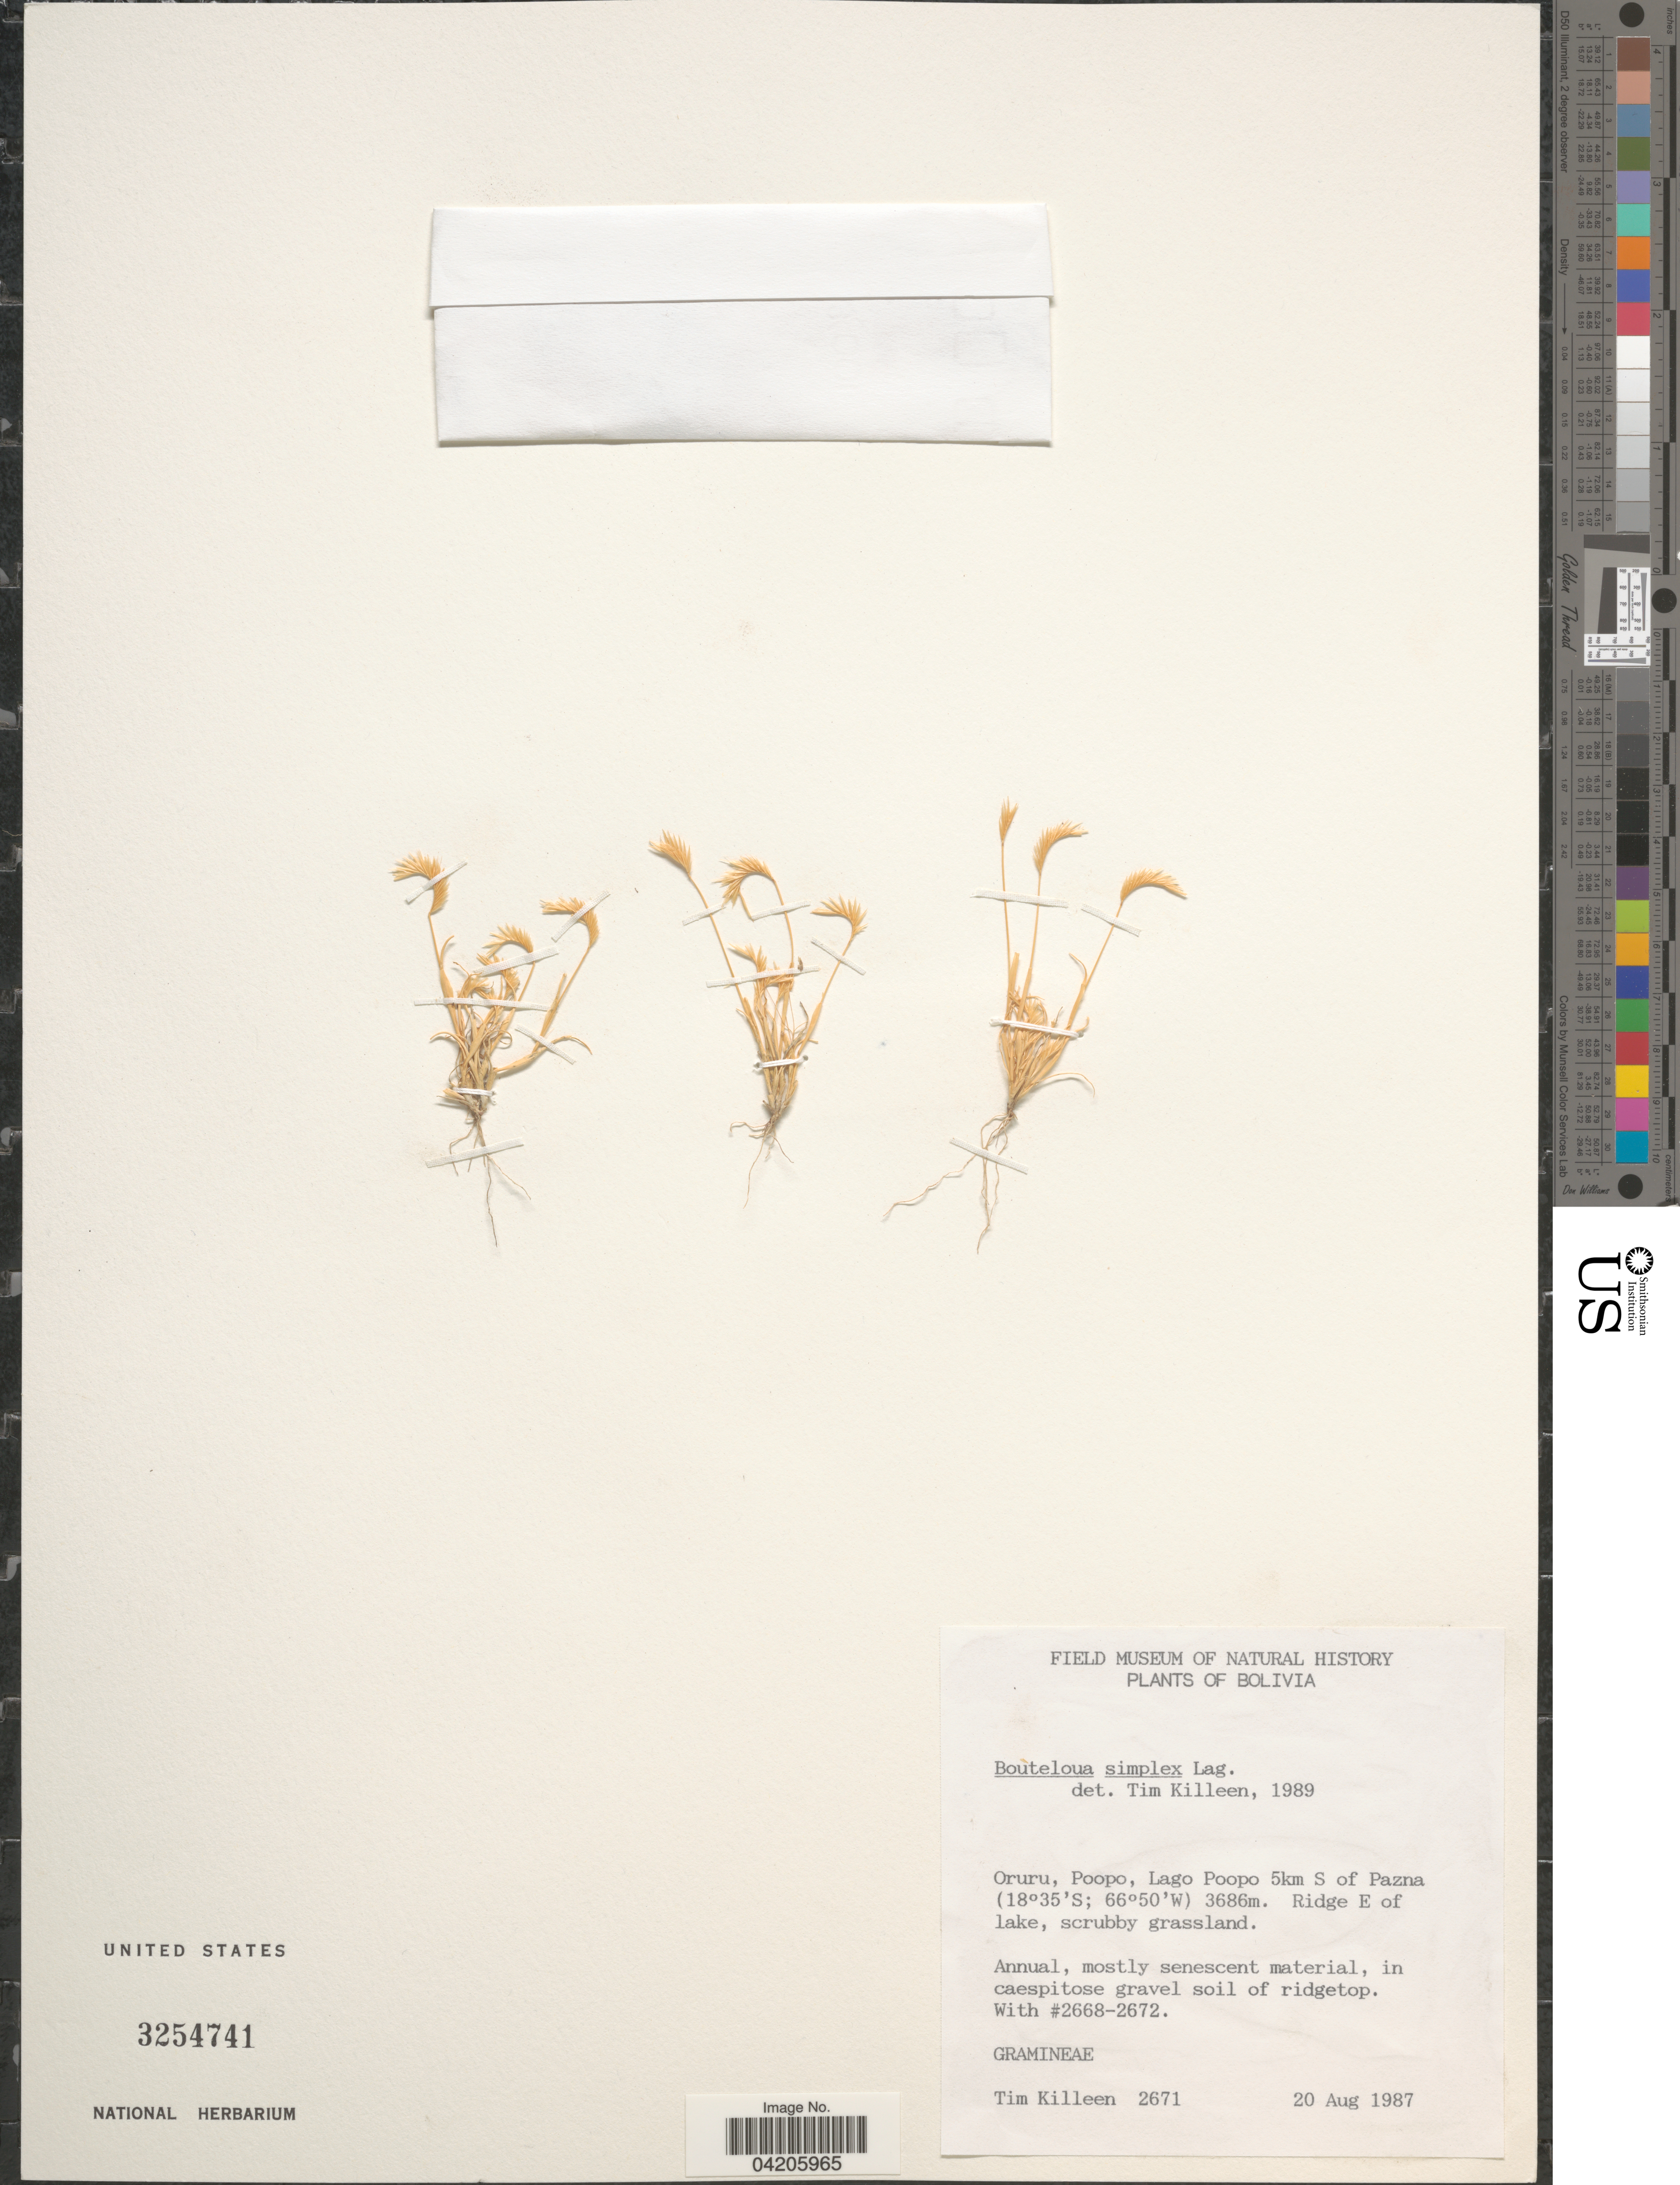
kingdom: Plantae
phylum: Tracheophyta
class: Liliopsida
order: Poales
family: Poaceae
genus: Bouteloua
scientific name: Bouteloua simplex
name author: Lag.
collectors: T. J. Killeen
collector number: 2671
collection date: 1987-08-20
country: Bolivia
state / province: Oruro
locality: Oruru, Poopo, Lago Poopo 5km S of Pazna. Ridge E of lake, scrubby grassland.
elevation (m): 3686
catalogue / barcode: US 3254741